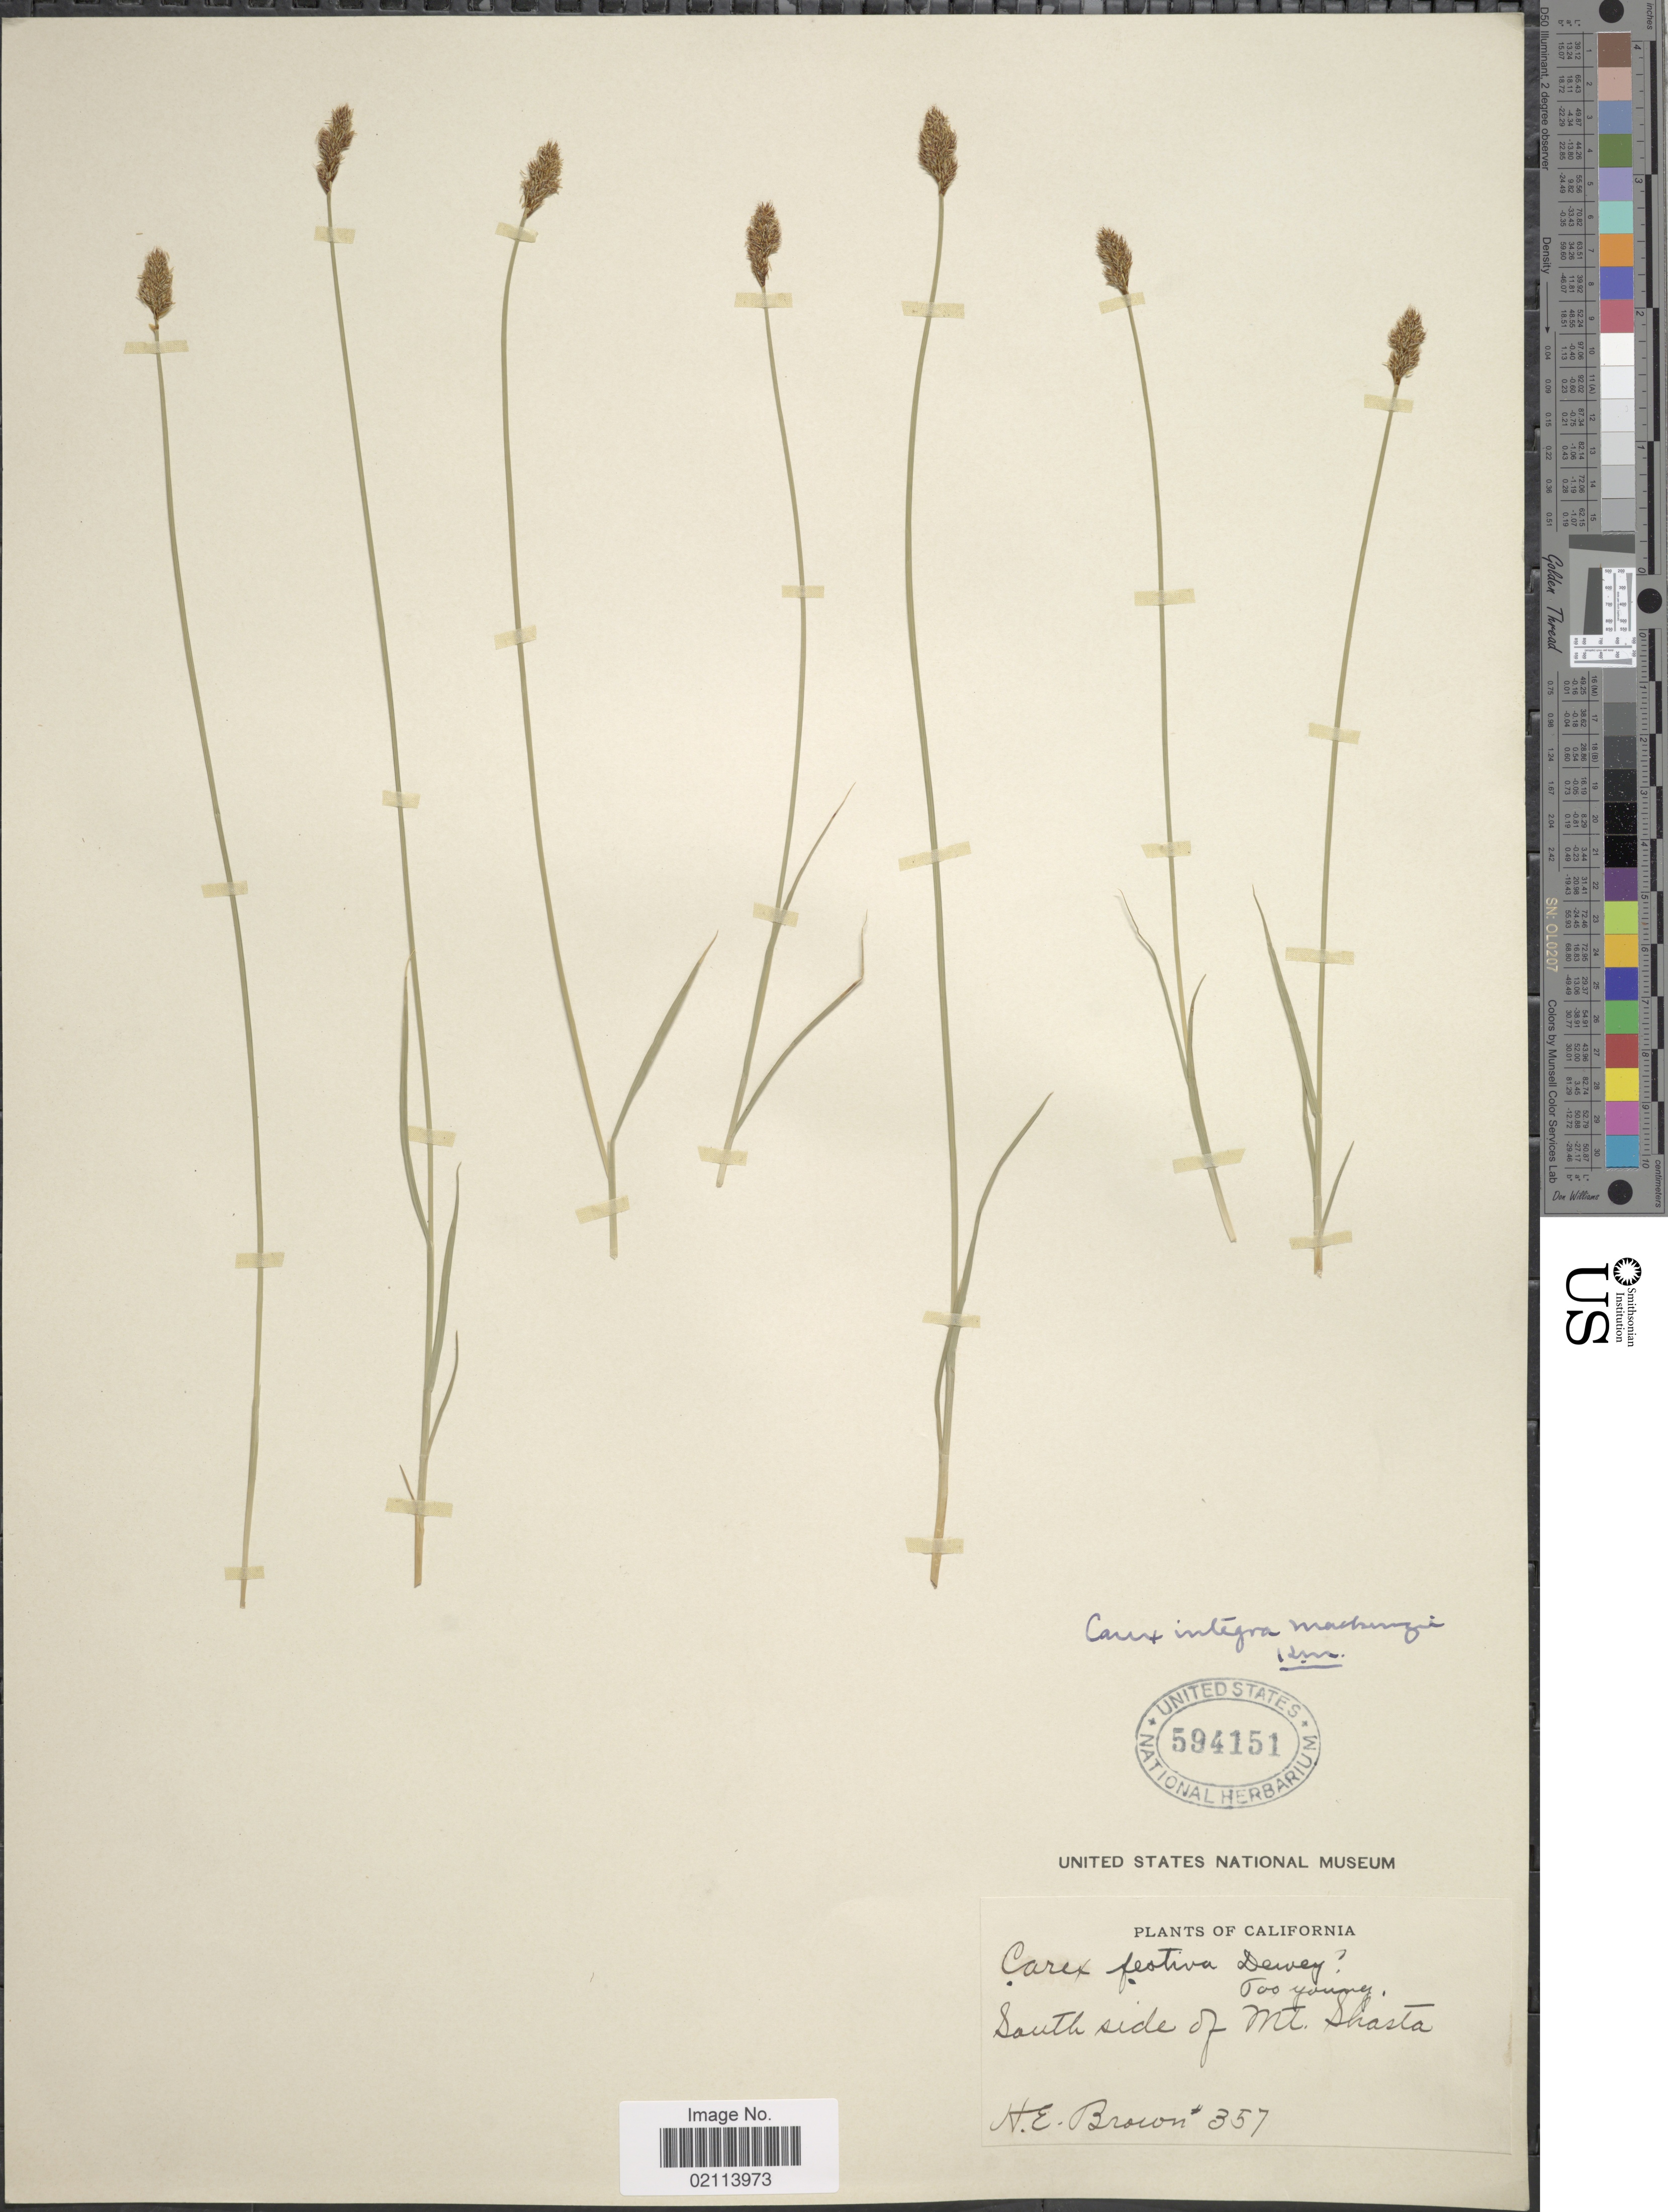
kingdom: Plantae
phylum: Tracheophyta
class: Liliopsida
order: Poales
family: Cyperaceae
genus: Carex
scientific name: Carex integra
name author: Mack.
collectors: H. E. Brown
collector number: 357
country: United States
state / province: California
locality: South side of Mt. Shasta.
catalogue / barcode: US 594151